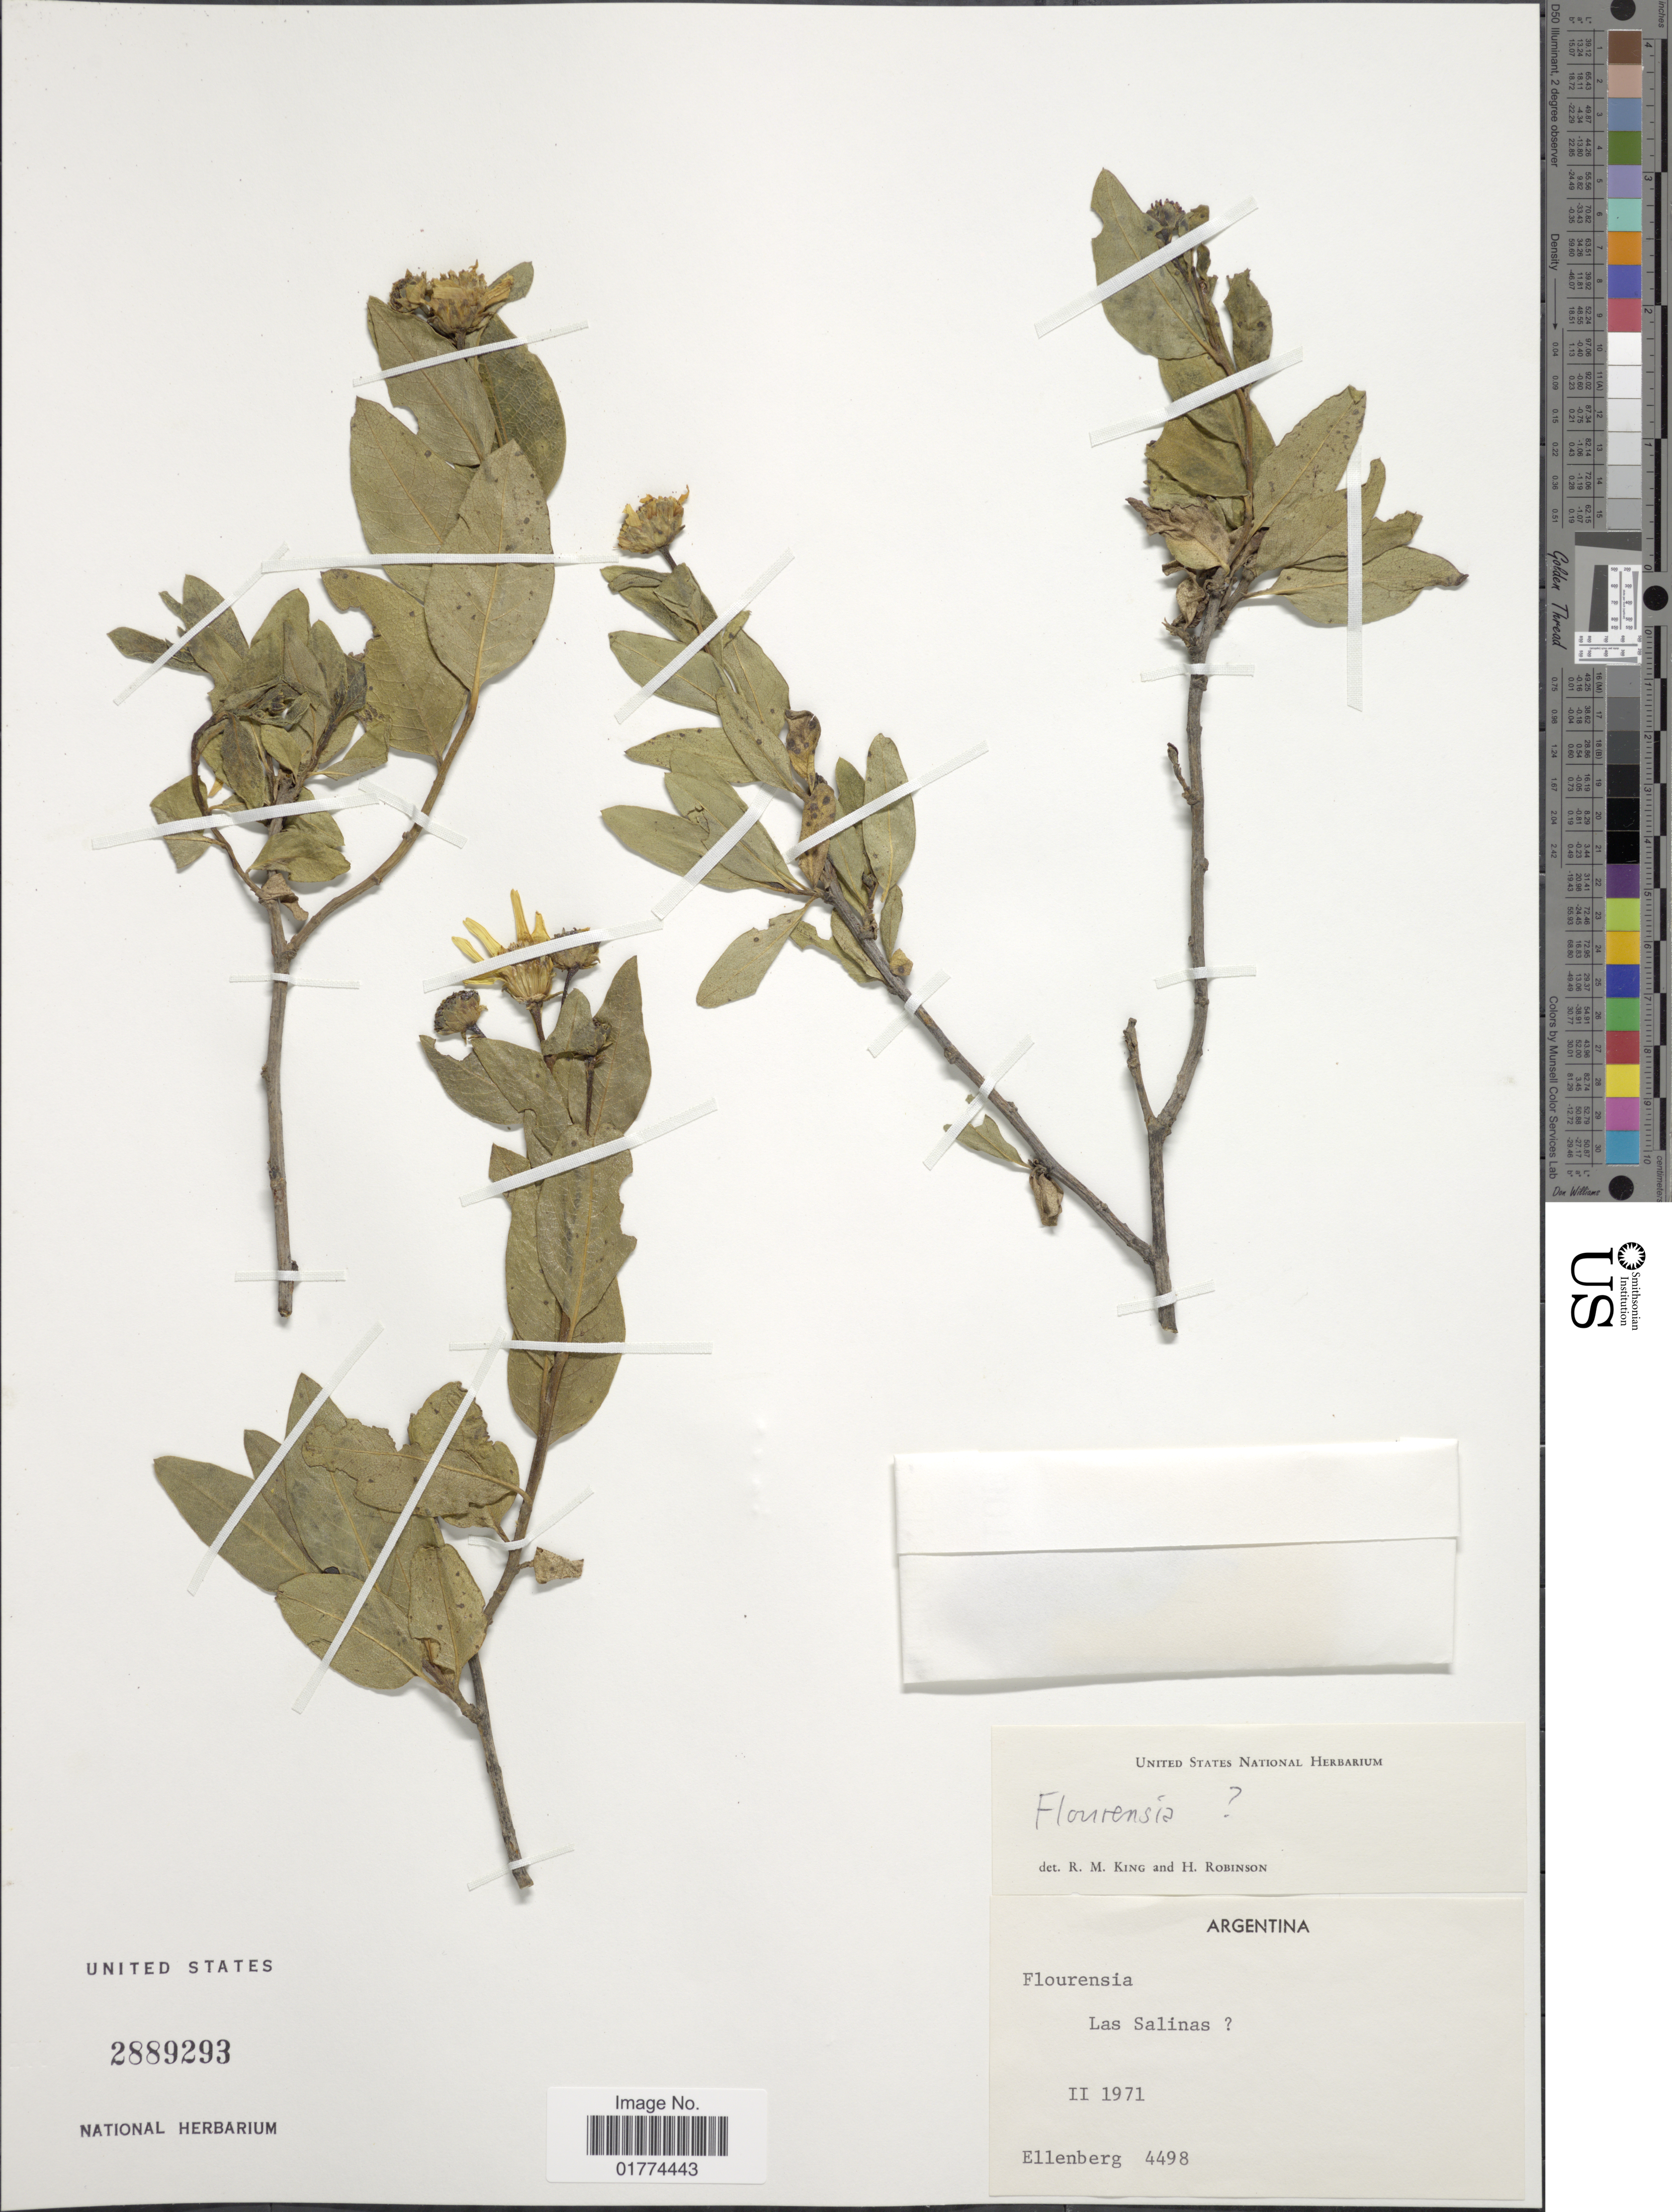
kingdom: Plantae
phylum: Tracheophyta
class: Magnoliopsida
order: Asterales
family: Asteraceae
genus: Flourensia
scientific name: Flourensia sp.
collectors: H. Ellenberg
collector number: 4498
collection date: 1971-02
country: Argentina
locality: Las Salinas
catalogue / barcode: US 2889293